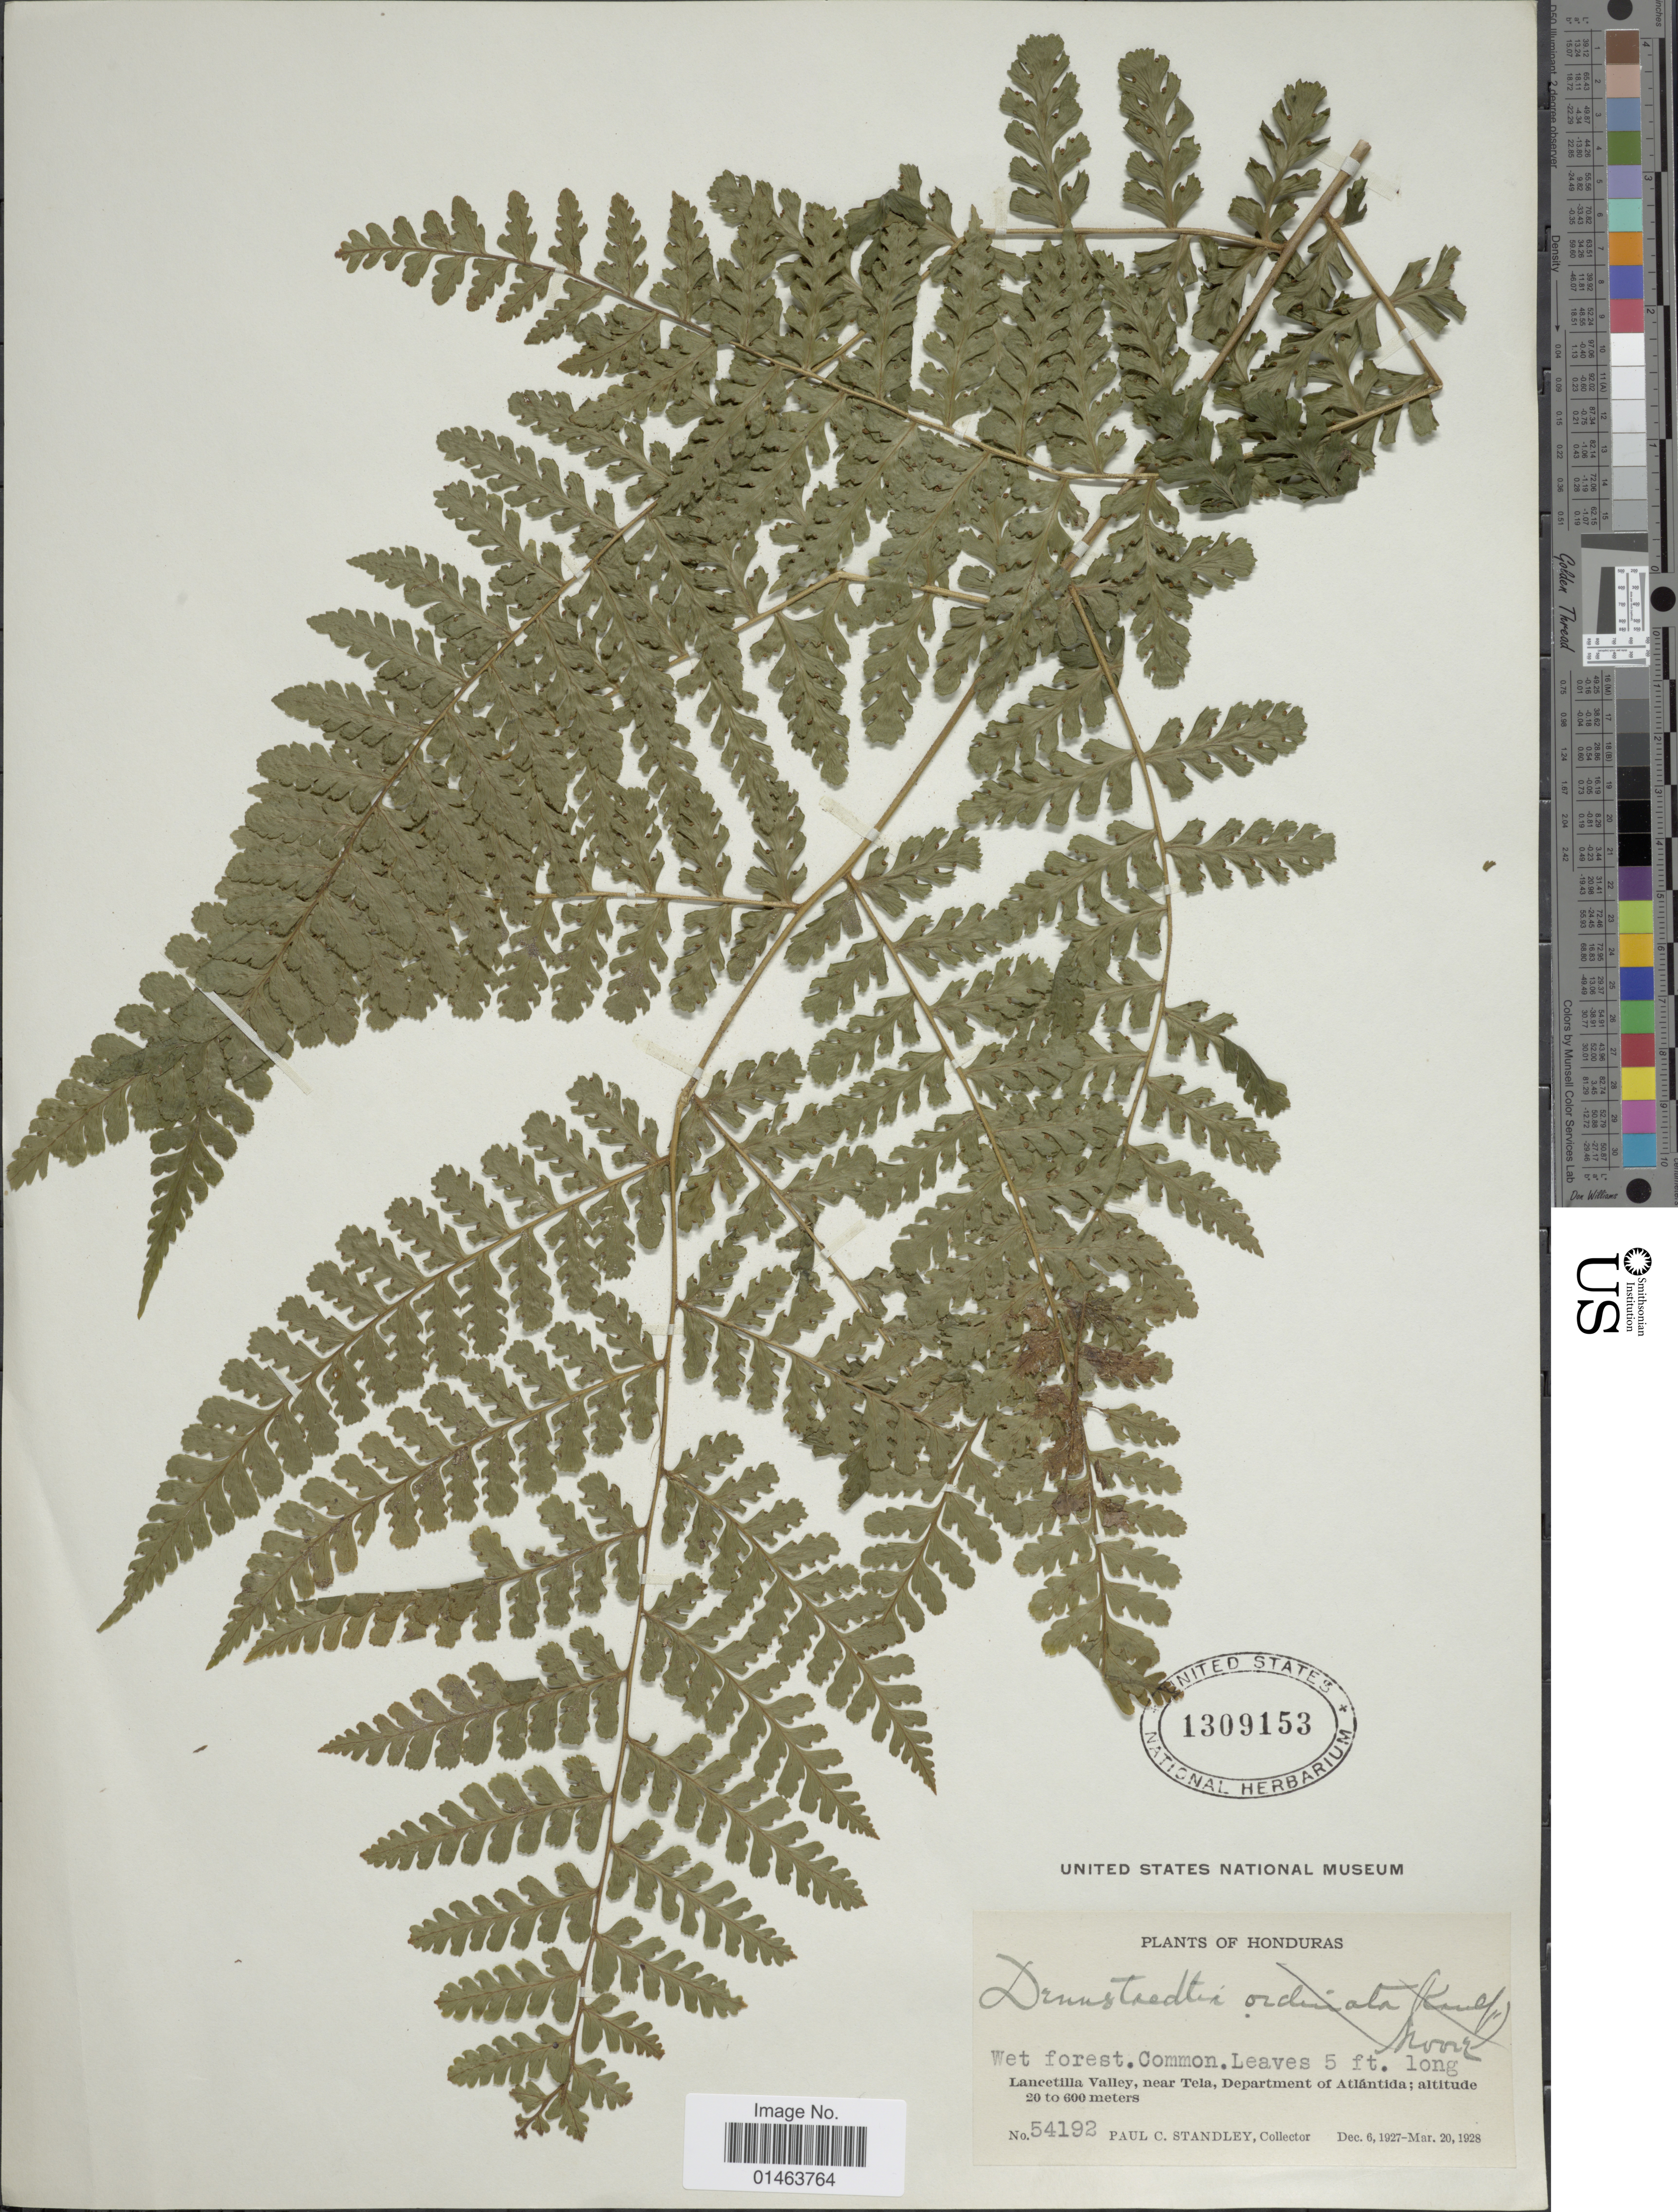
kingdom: Plantae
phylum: Tracheophyta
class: Polypodiopsida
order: Polypodiales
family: Dennstaedtiaceae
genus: Dennstaedtia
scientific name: Dennstaedtia auriculata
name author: Navarr. & B. Øllg.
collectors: P. C. Standley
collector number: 54192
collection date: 1927-12-06/1928-03-20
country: Honduras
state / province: Atlántida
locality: Lancetilla Valley, near Tela, Department of Atlantida.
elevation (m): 20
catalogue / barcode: US 1309153